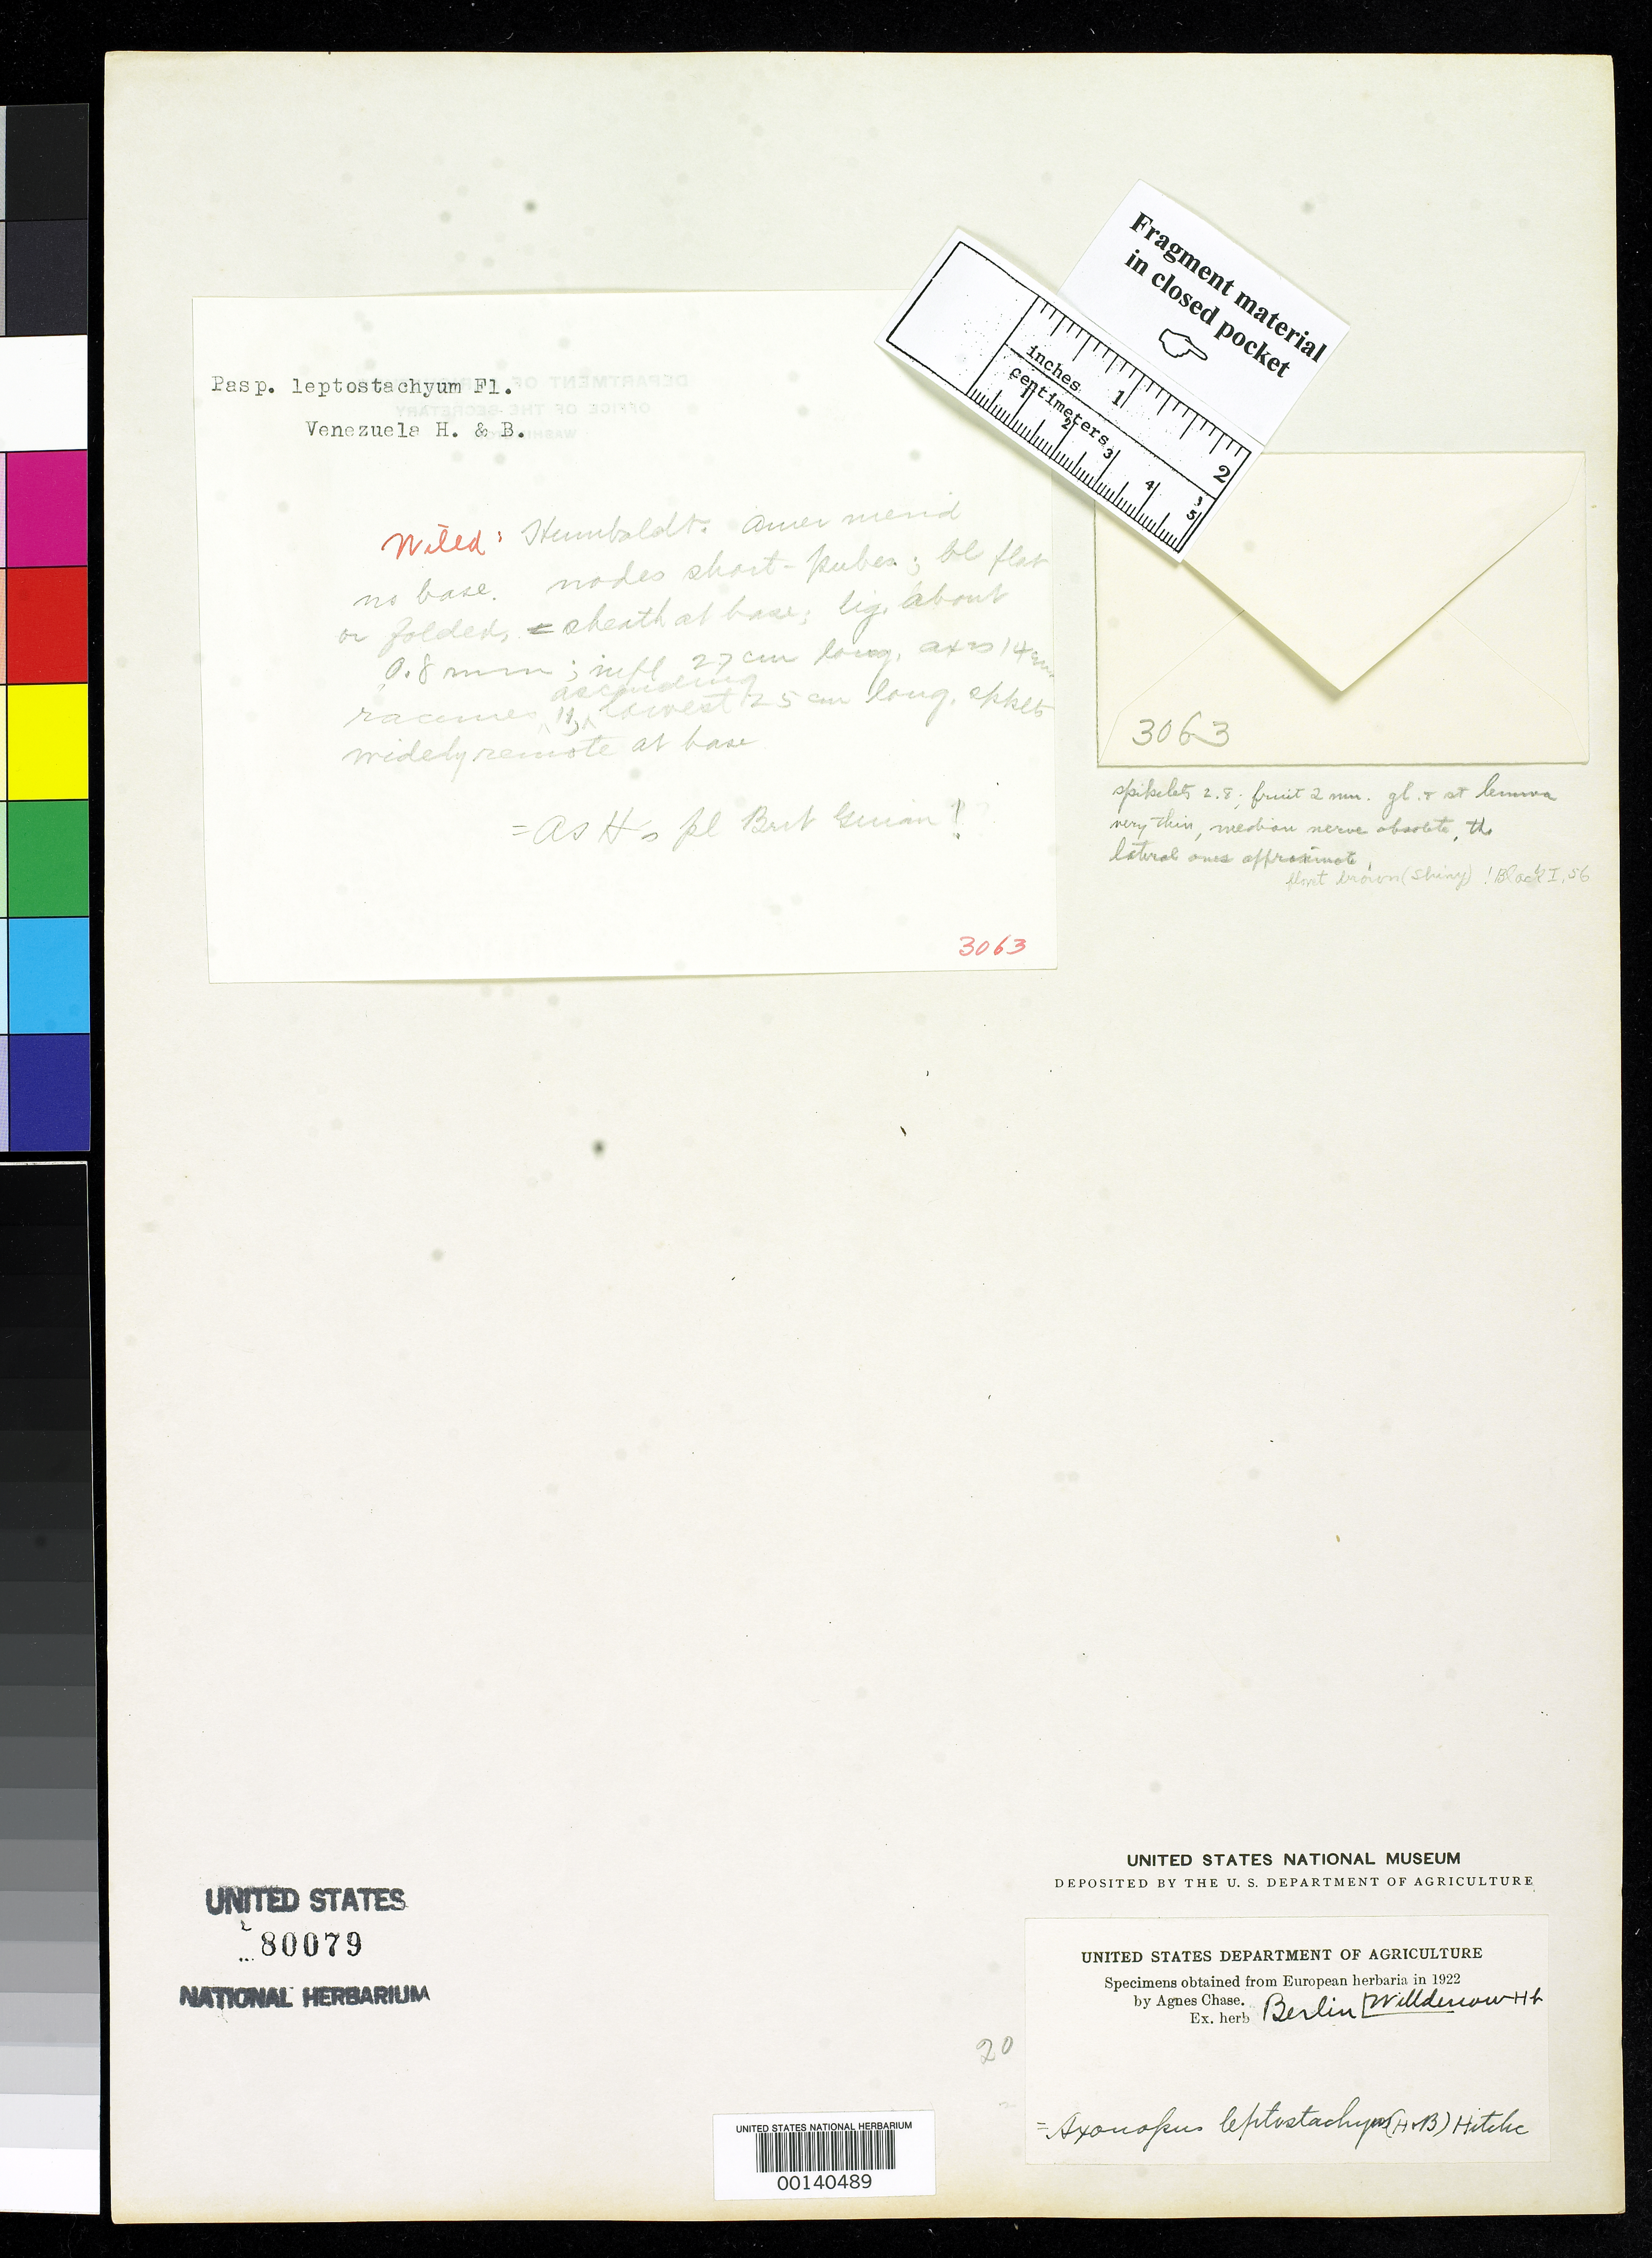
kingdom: Plantae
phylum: Tracheophyta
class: Liliopsida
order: Poales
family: Poaceae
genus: Paspalum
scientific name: Paspalum leptostachyum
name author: Humb. & Bonpl. ex Flüggé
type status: Type Fragment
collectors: F. W. Humboldt & A. J. A. Bonpland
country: Venezuela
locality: Villa de Cerra.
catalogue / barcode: US 80079